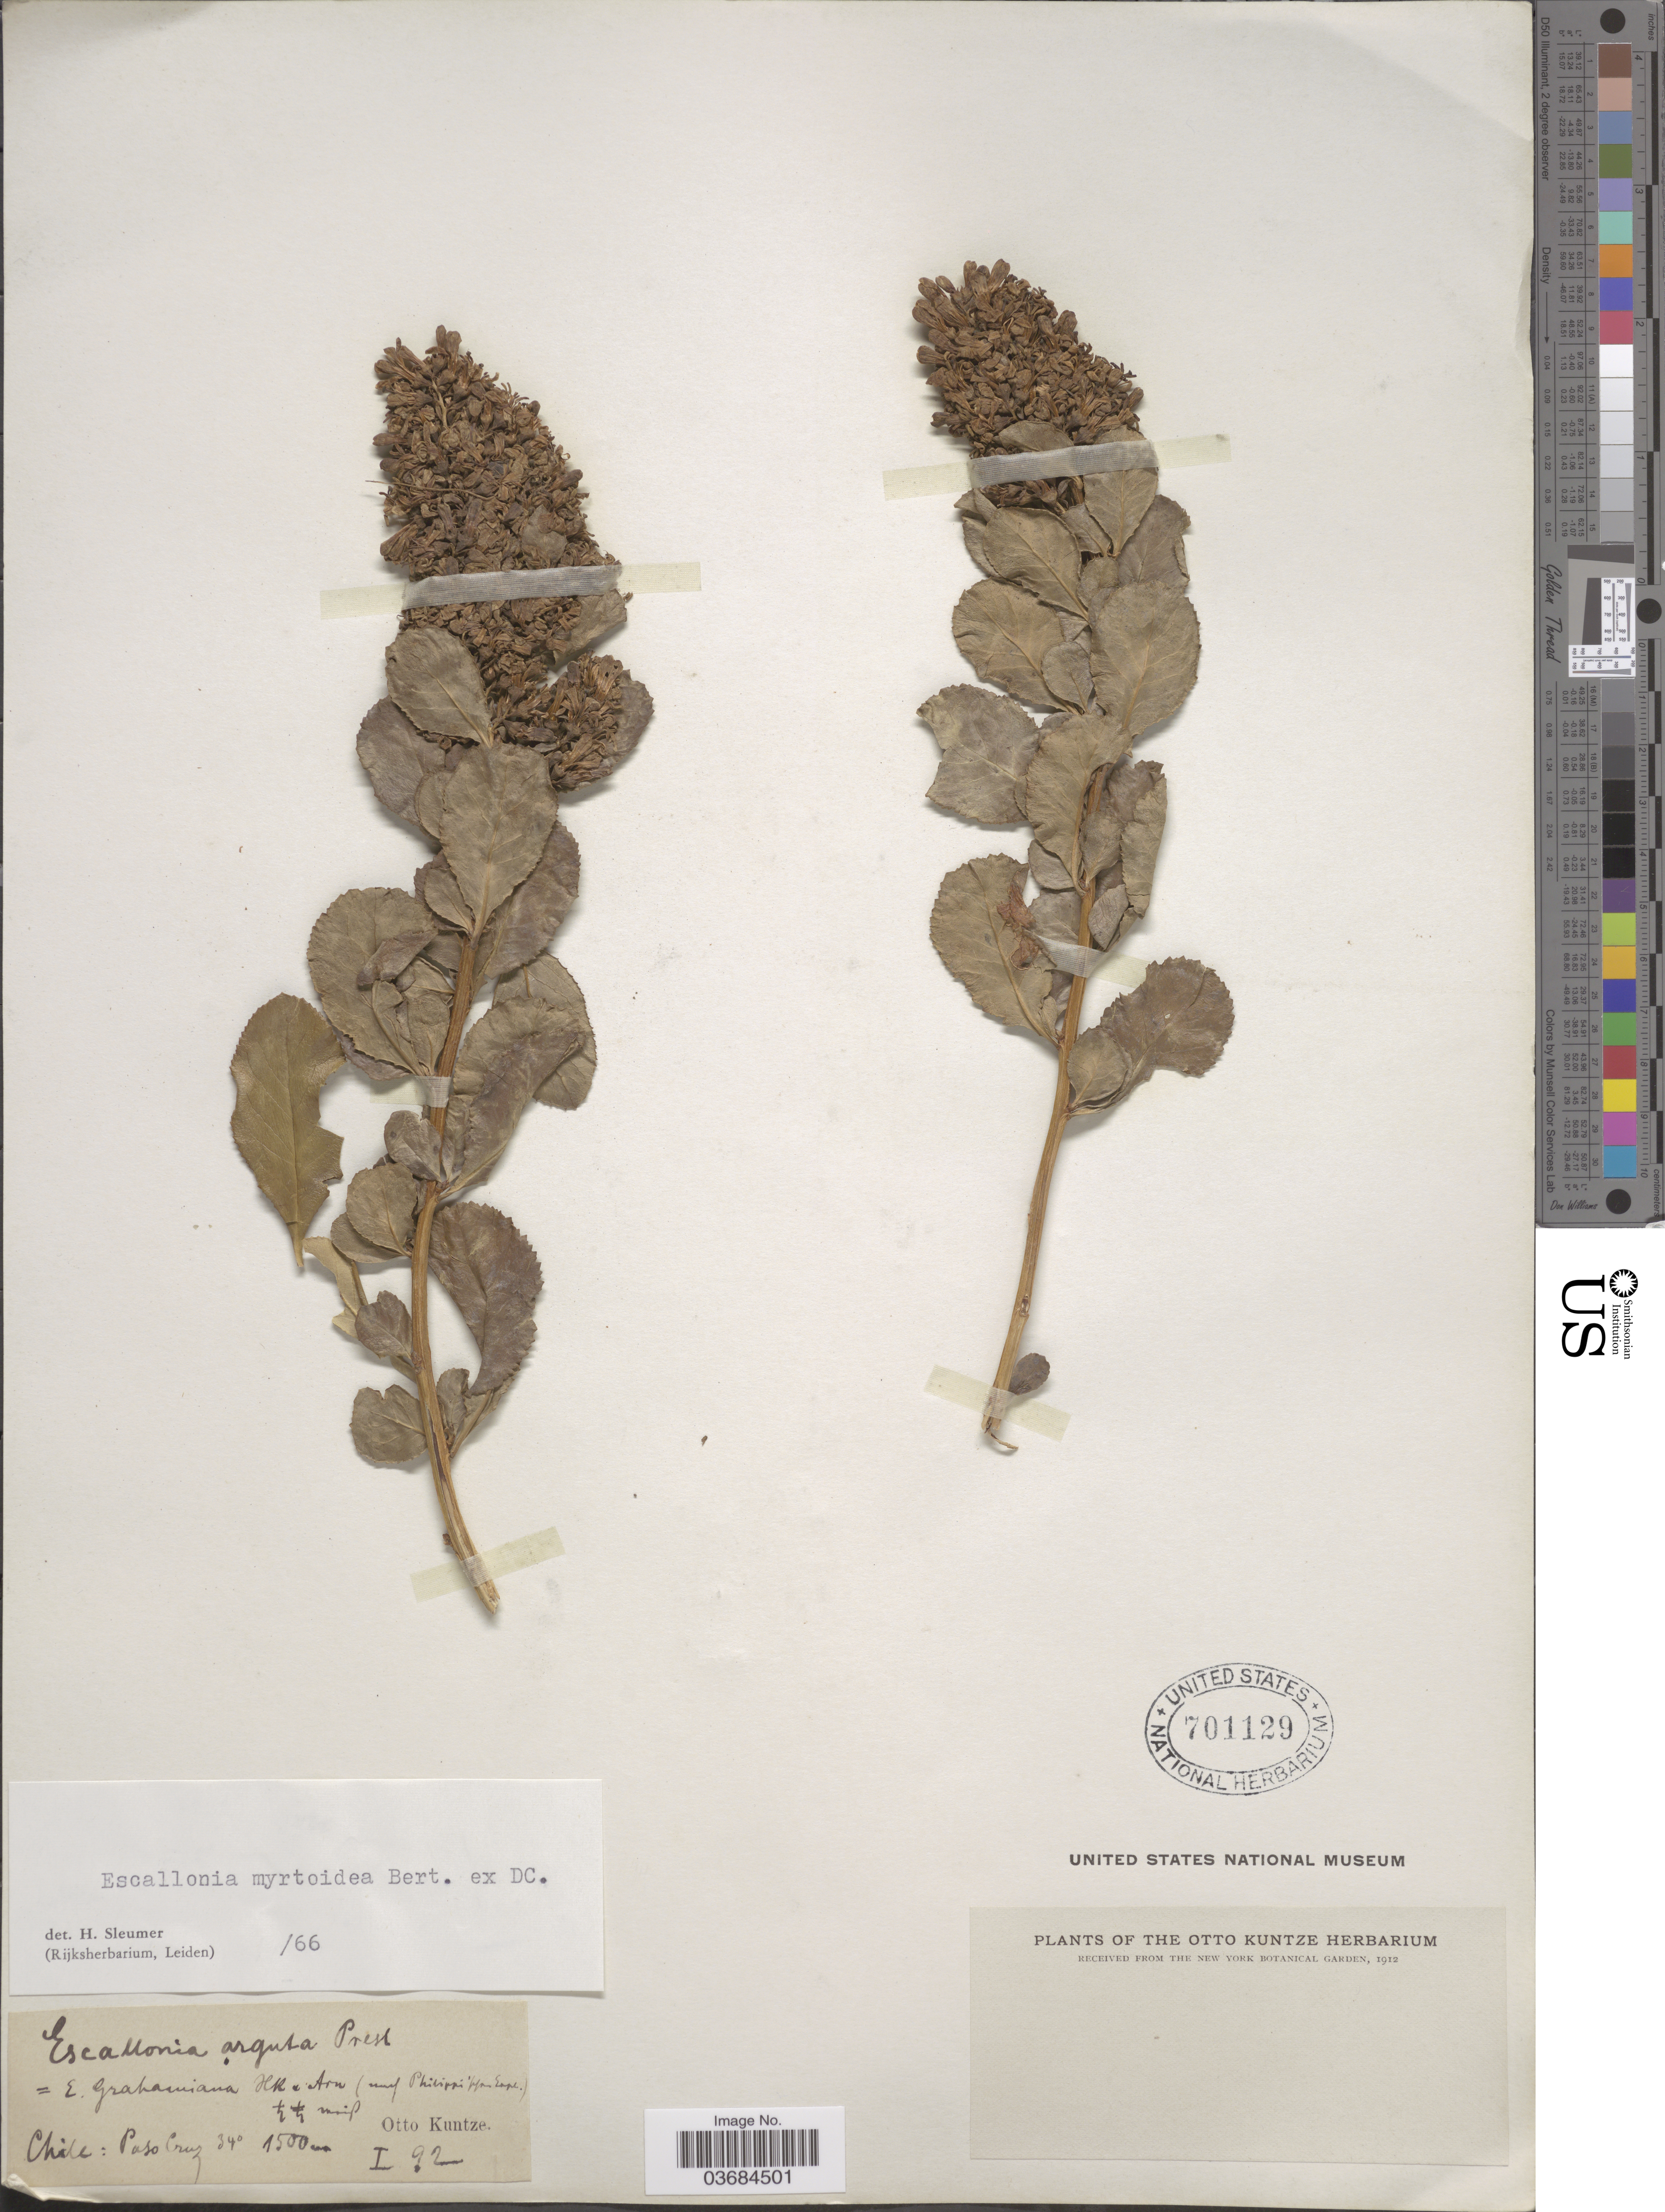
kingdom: Plantae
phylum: Tracheophyta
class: Magnoliopsida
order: Escalloniales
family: Escalloniaceae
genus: Escallonia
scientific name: Escallonia myrtoidea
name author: Bertero ex DC.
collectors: C.E.O. Kuntze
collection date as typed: Transcribed d/m/y: /1/92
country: Chile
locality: Paso Cruz 34°.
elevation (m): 1500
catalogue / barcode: US 701129